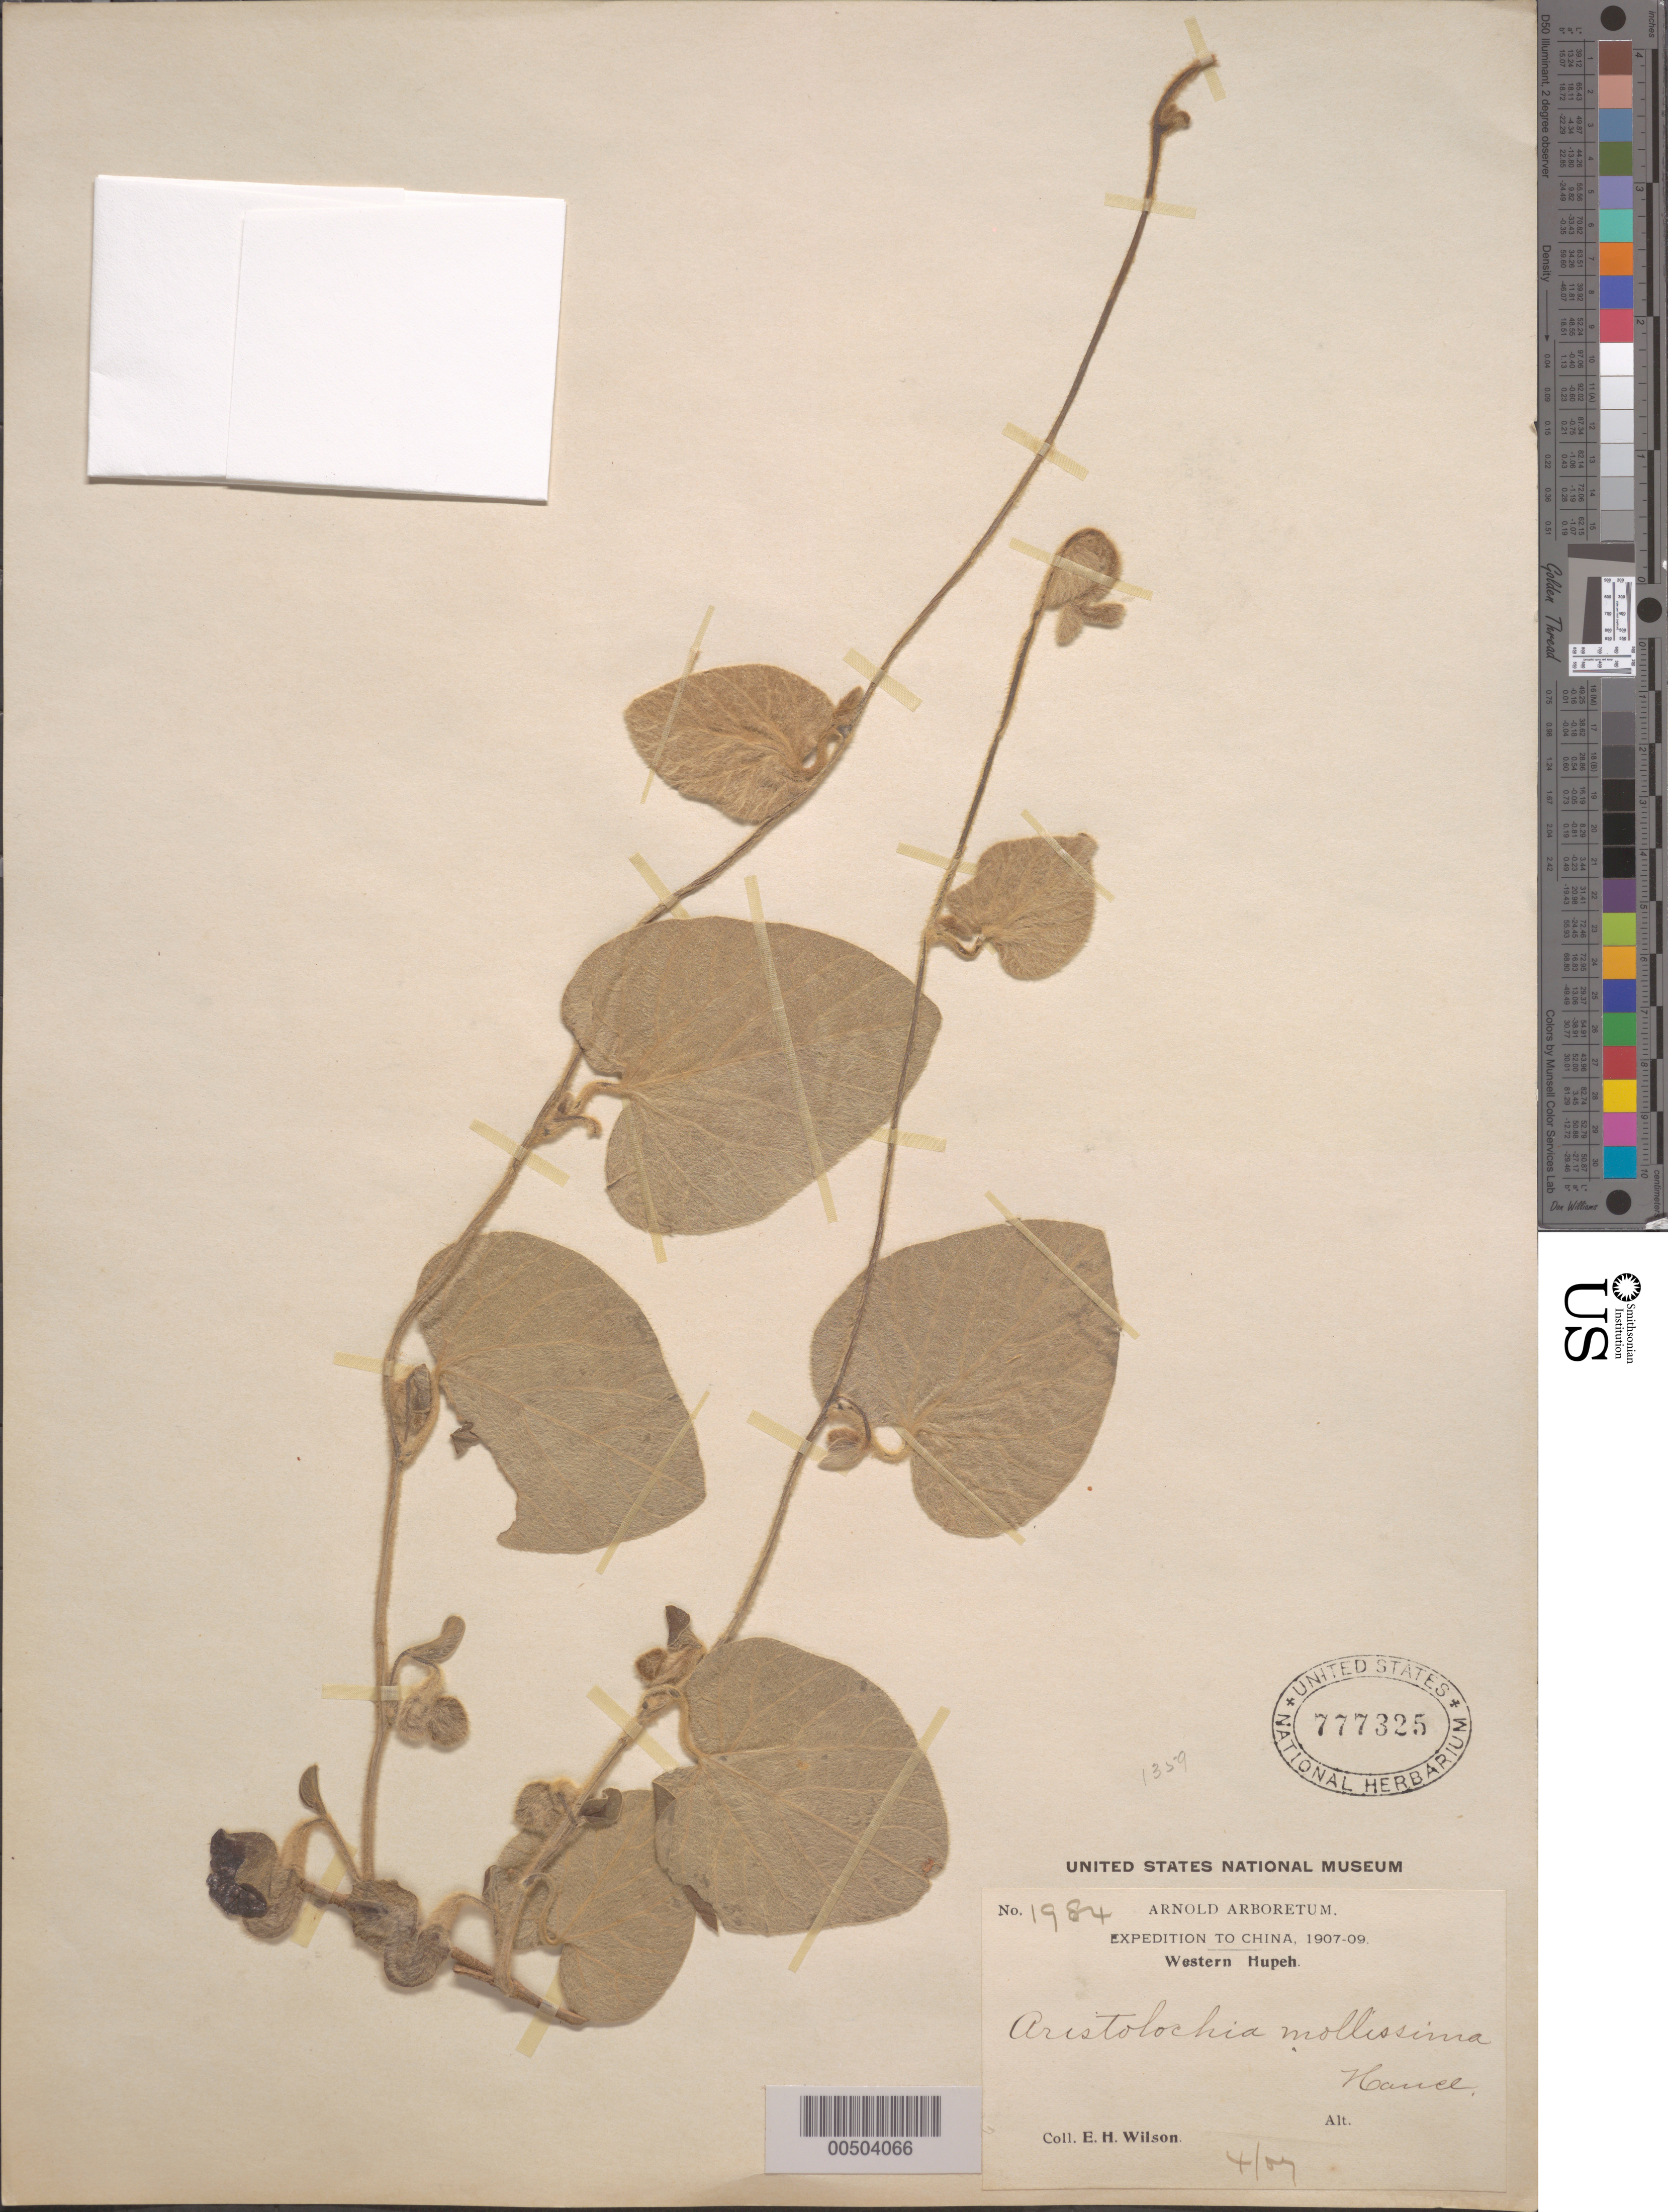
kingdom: Plantae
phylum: Tracheophyta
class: Magnoliopsida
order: Piperales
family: Aristolochiaceae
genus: Aristolochia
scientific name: Aristolochia mollissima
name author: Hance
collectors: E. H. Wilson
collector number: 1984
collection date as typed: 1907 to -- --- 1909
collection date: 1907/1909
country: China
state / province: Hubei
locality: Western Hupeh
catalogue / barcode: US 777325